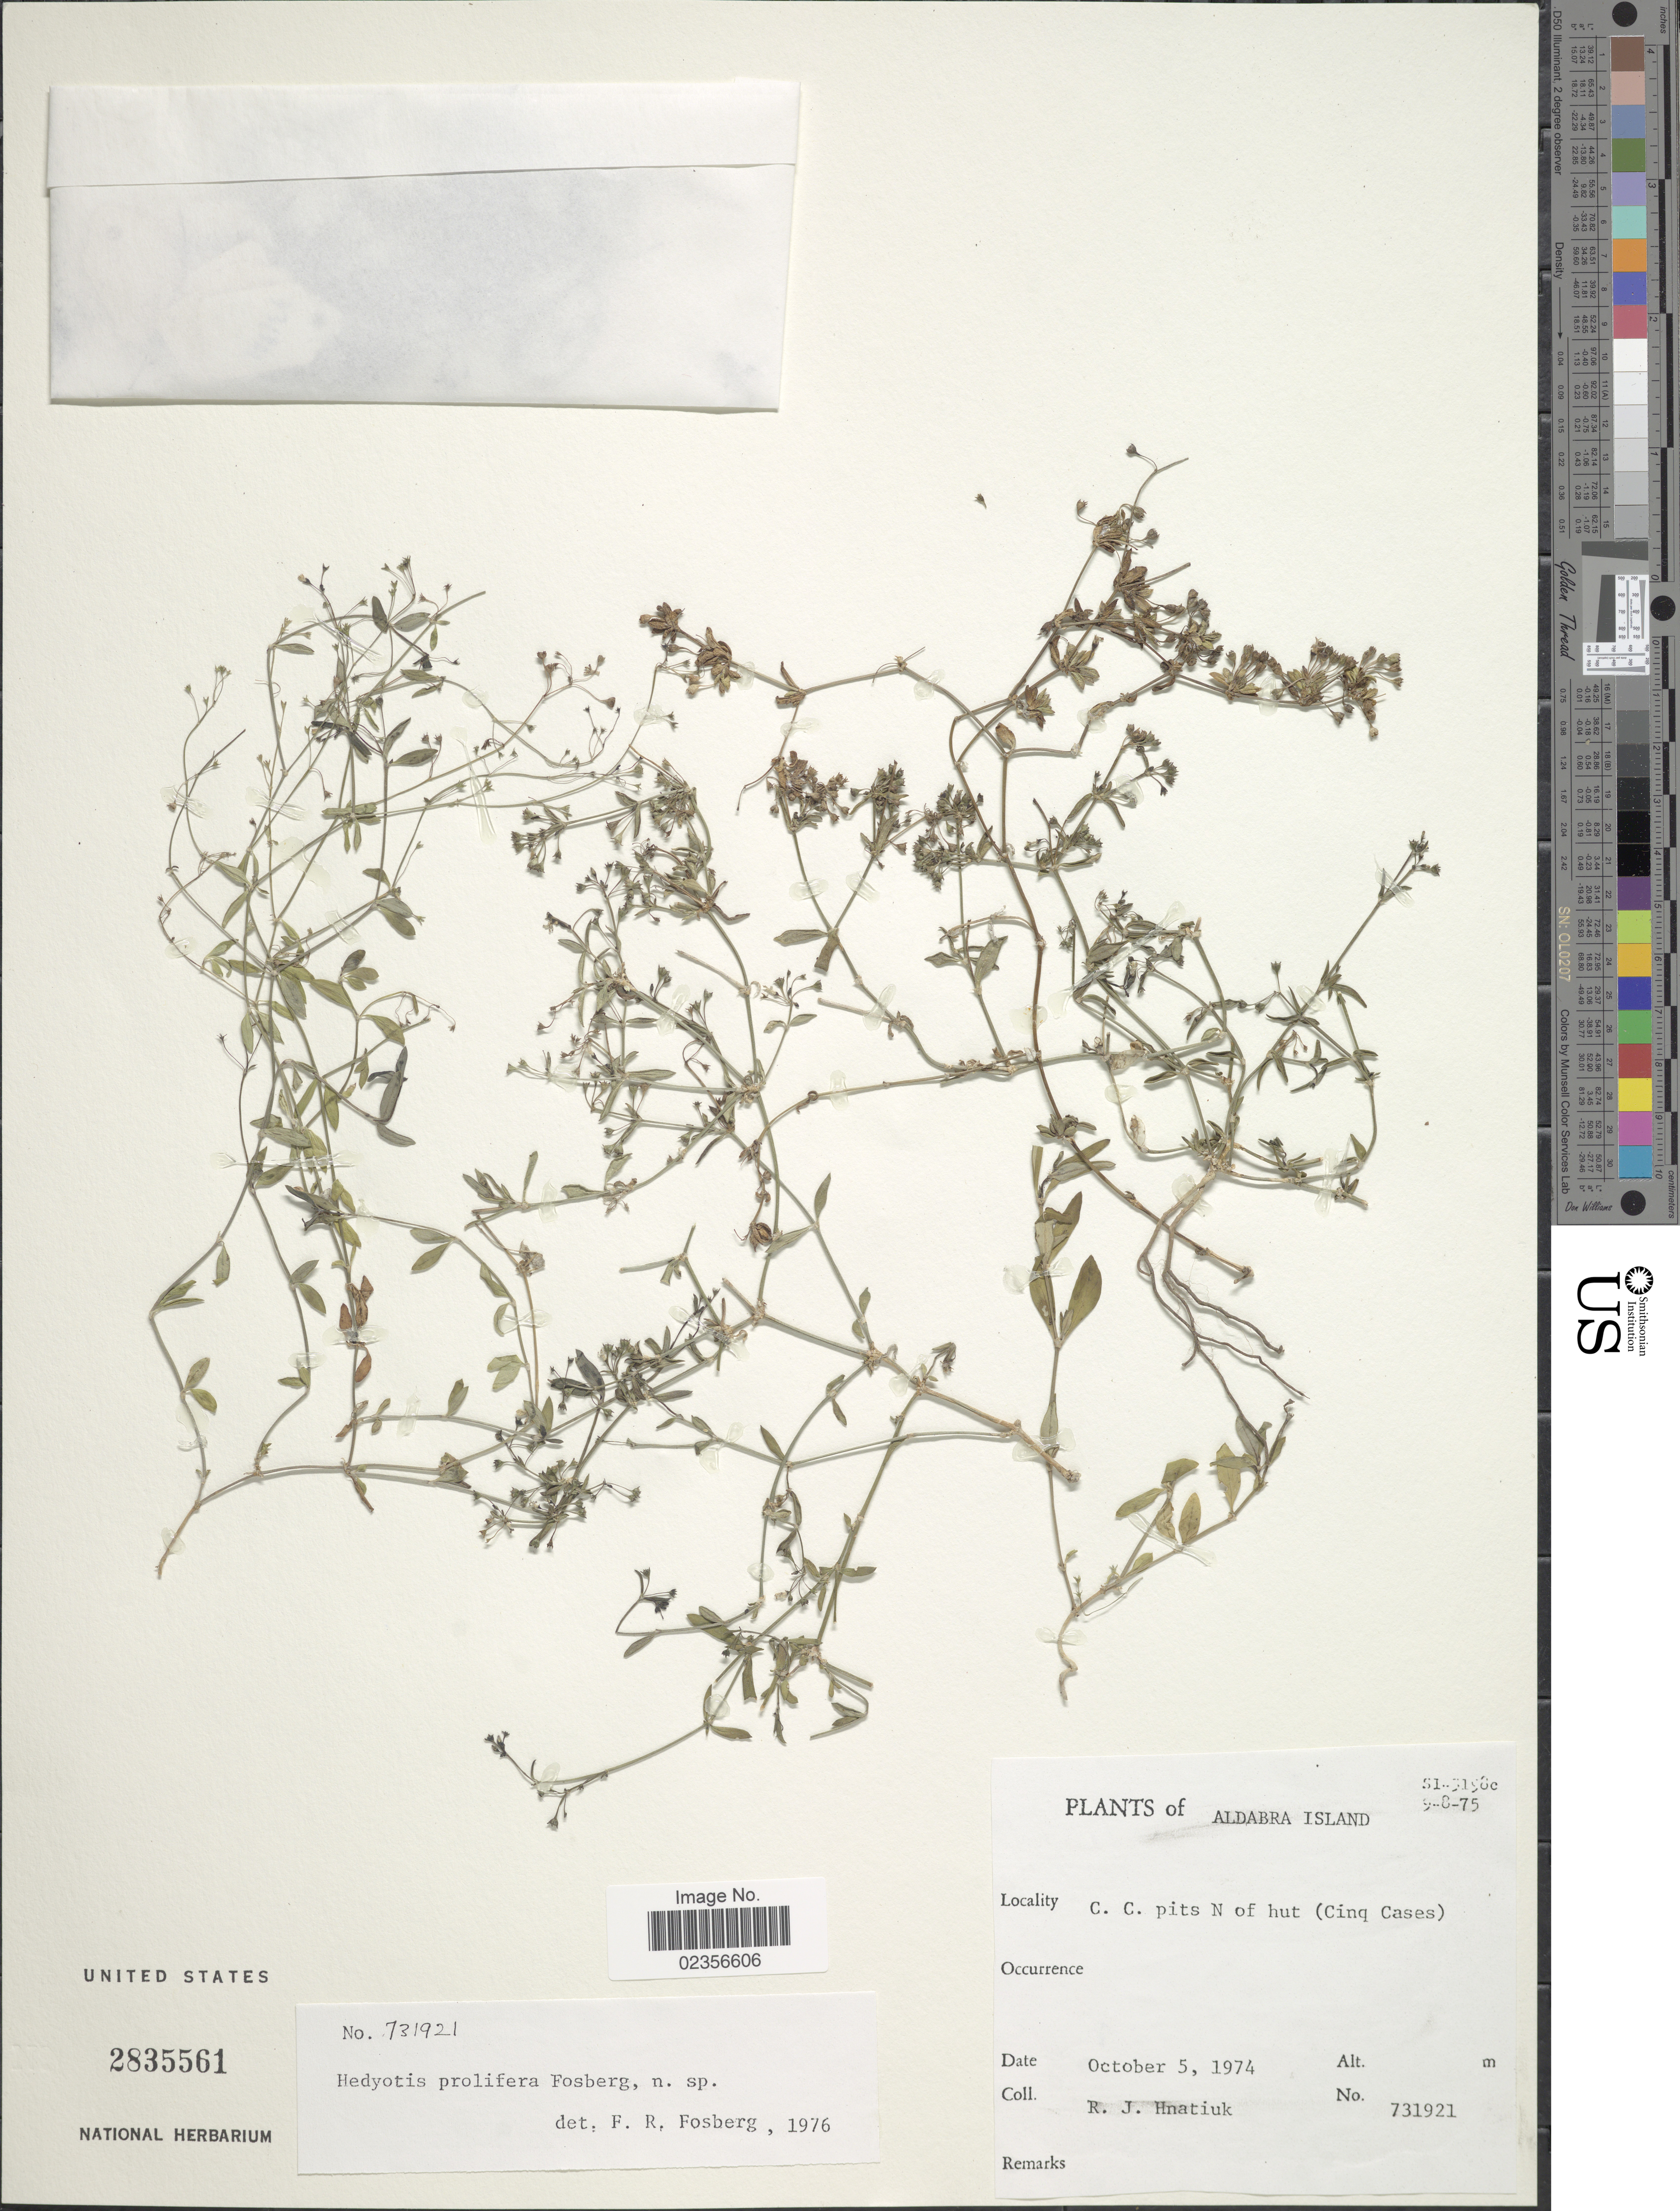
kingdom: Plantae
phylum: Tracheophyta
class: Magnoliopsida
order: Gentianales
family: Rubiaceae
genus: Hedyotis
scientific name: Hedyotis prolifera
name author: Fosberg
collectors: R. Hnatiuk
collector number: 731921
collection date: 1974-10-05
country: Seychelles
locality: Aldabra Island. C. C. pits N. of hut (Cinq Cases)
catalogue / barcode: US 2835561